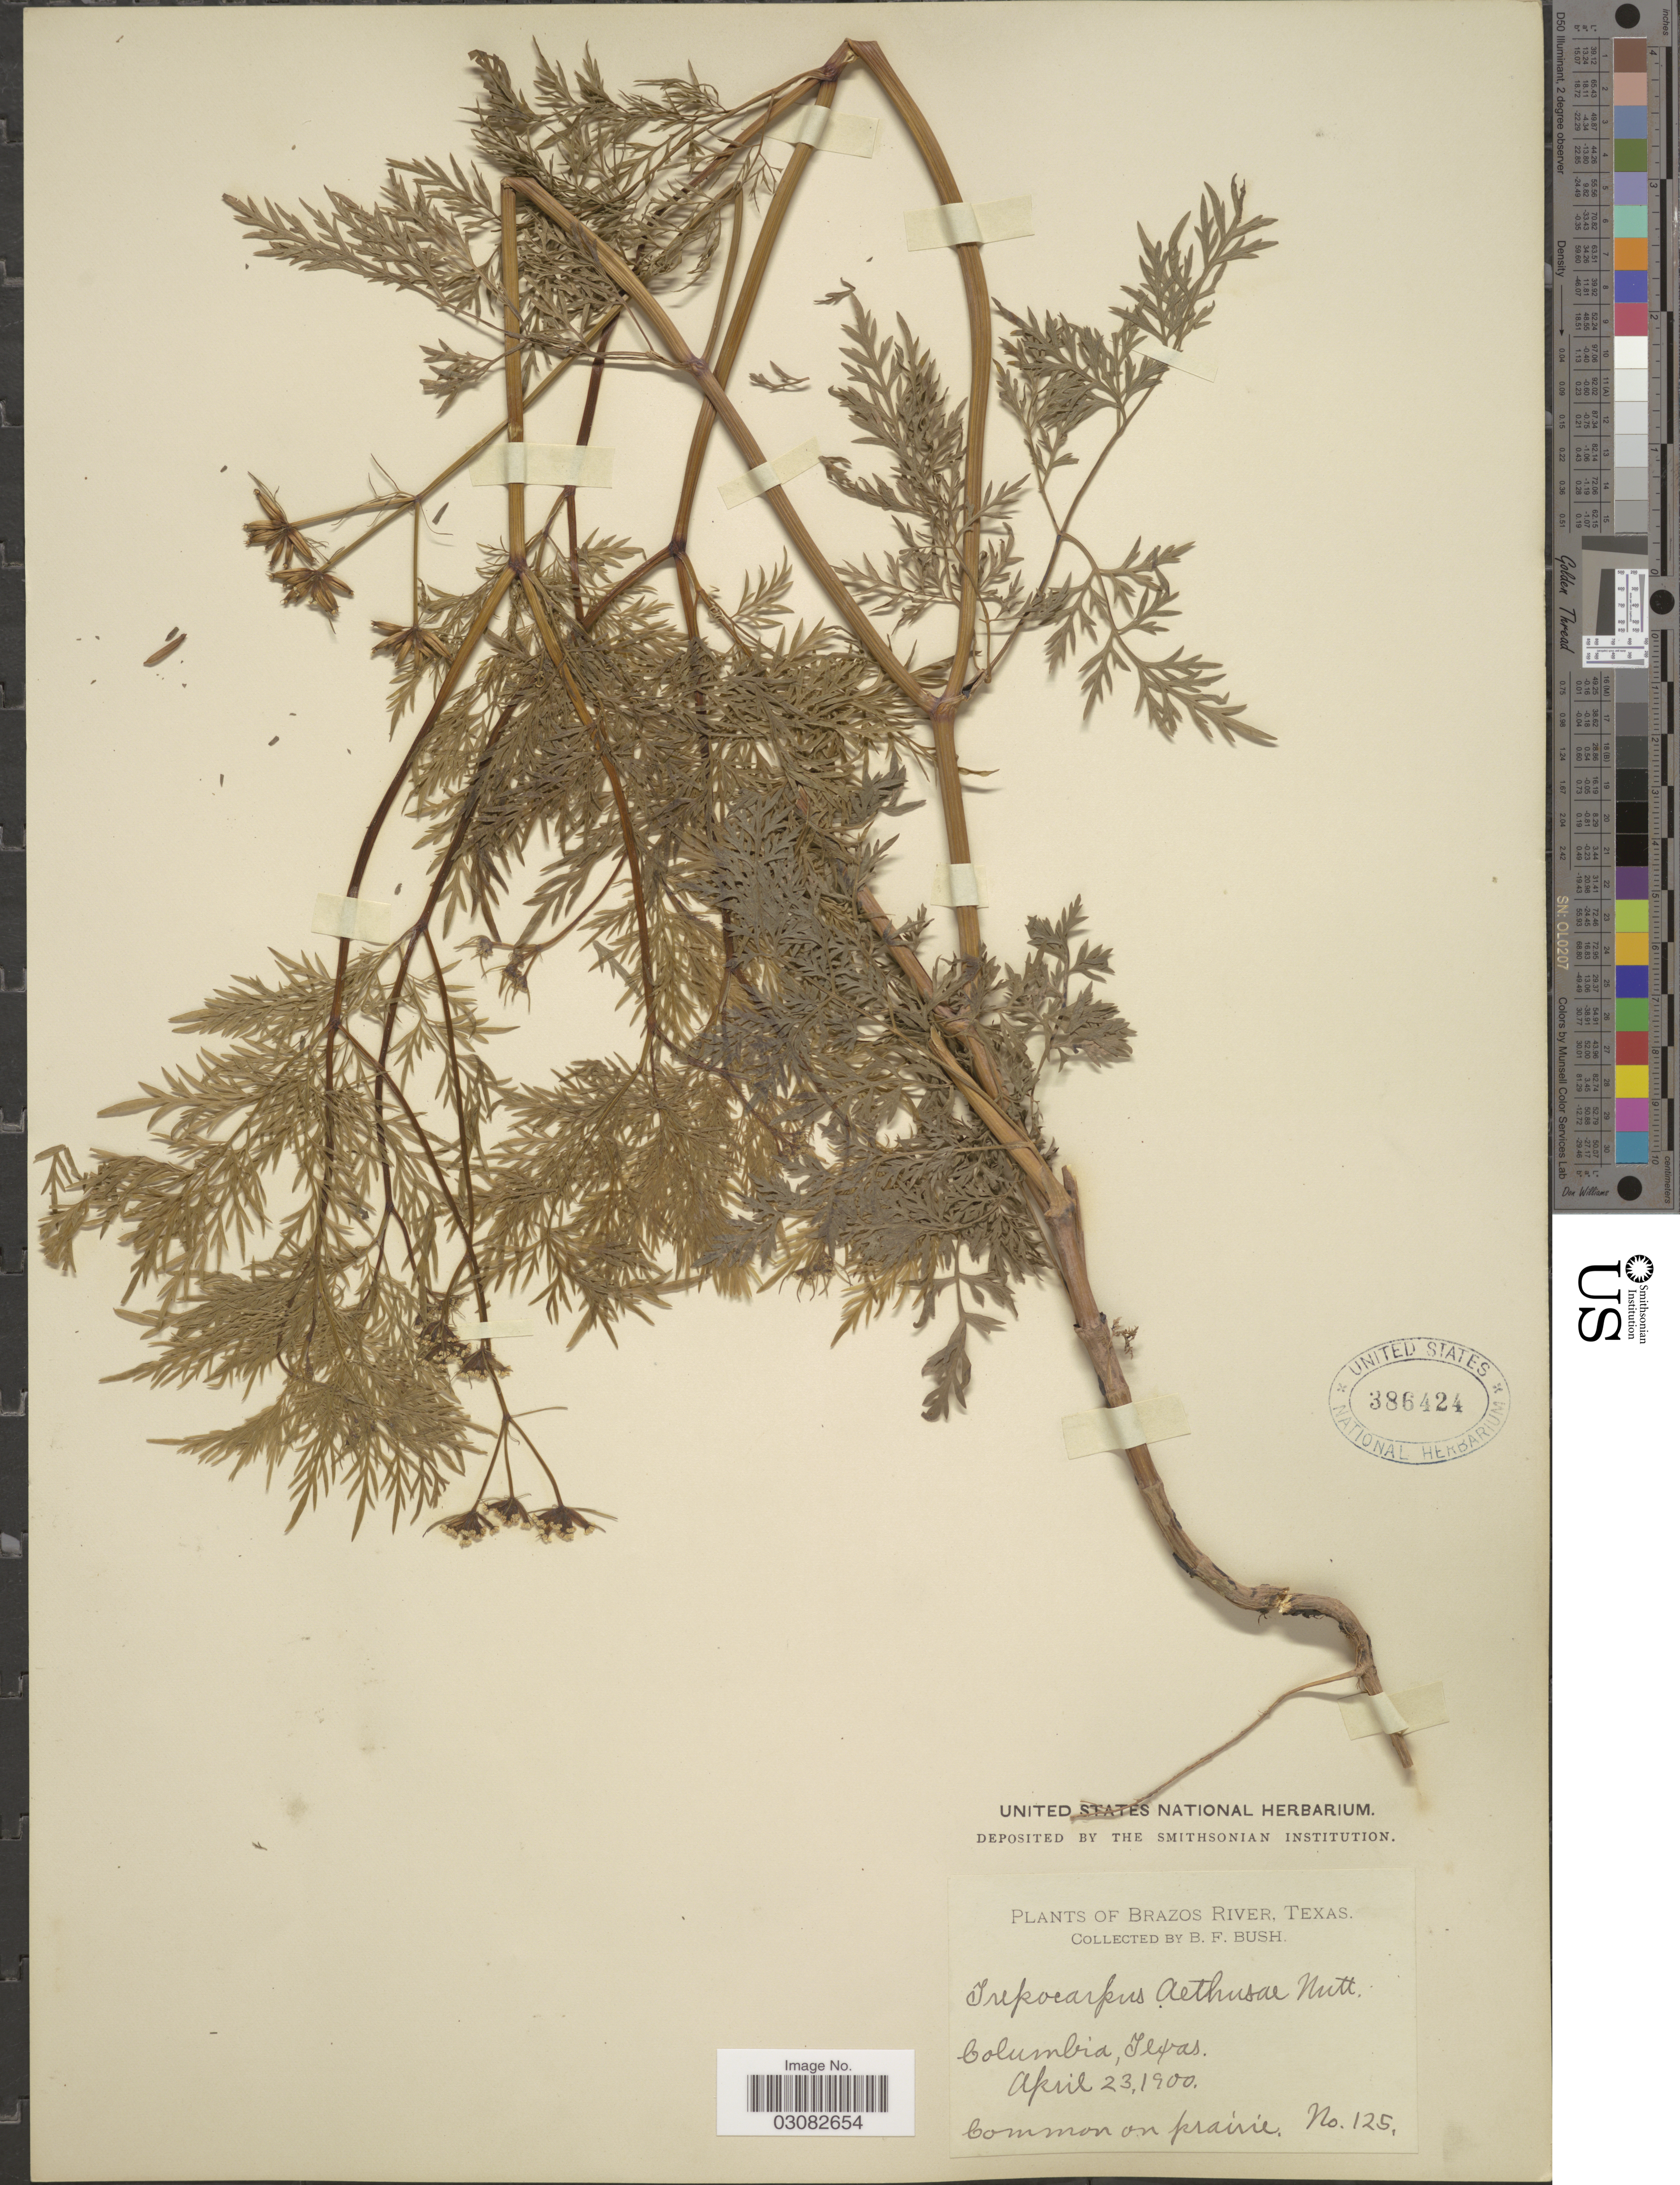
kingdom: Plantae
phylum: Tracheophyta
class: Magnoliopsida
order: Apiales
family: Apiaceae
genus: Trepocarpus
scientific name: Trepocarpus aethusae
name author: Nutt. ex DC.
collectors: B. F. Bush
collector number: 125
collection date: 1900-04-23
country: United States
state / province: Texas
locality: Brazos River. Columbia, Texas.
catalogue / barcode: US 386424